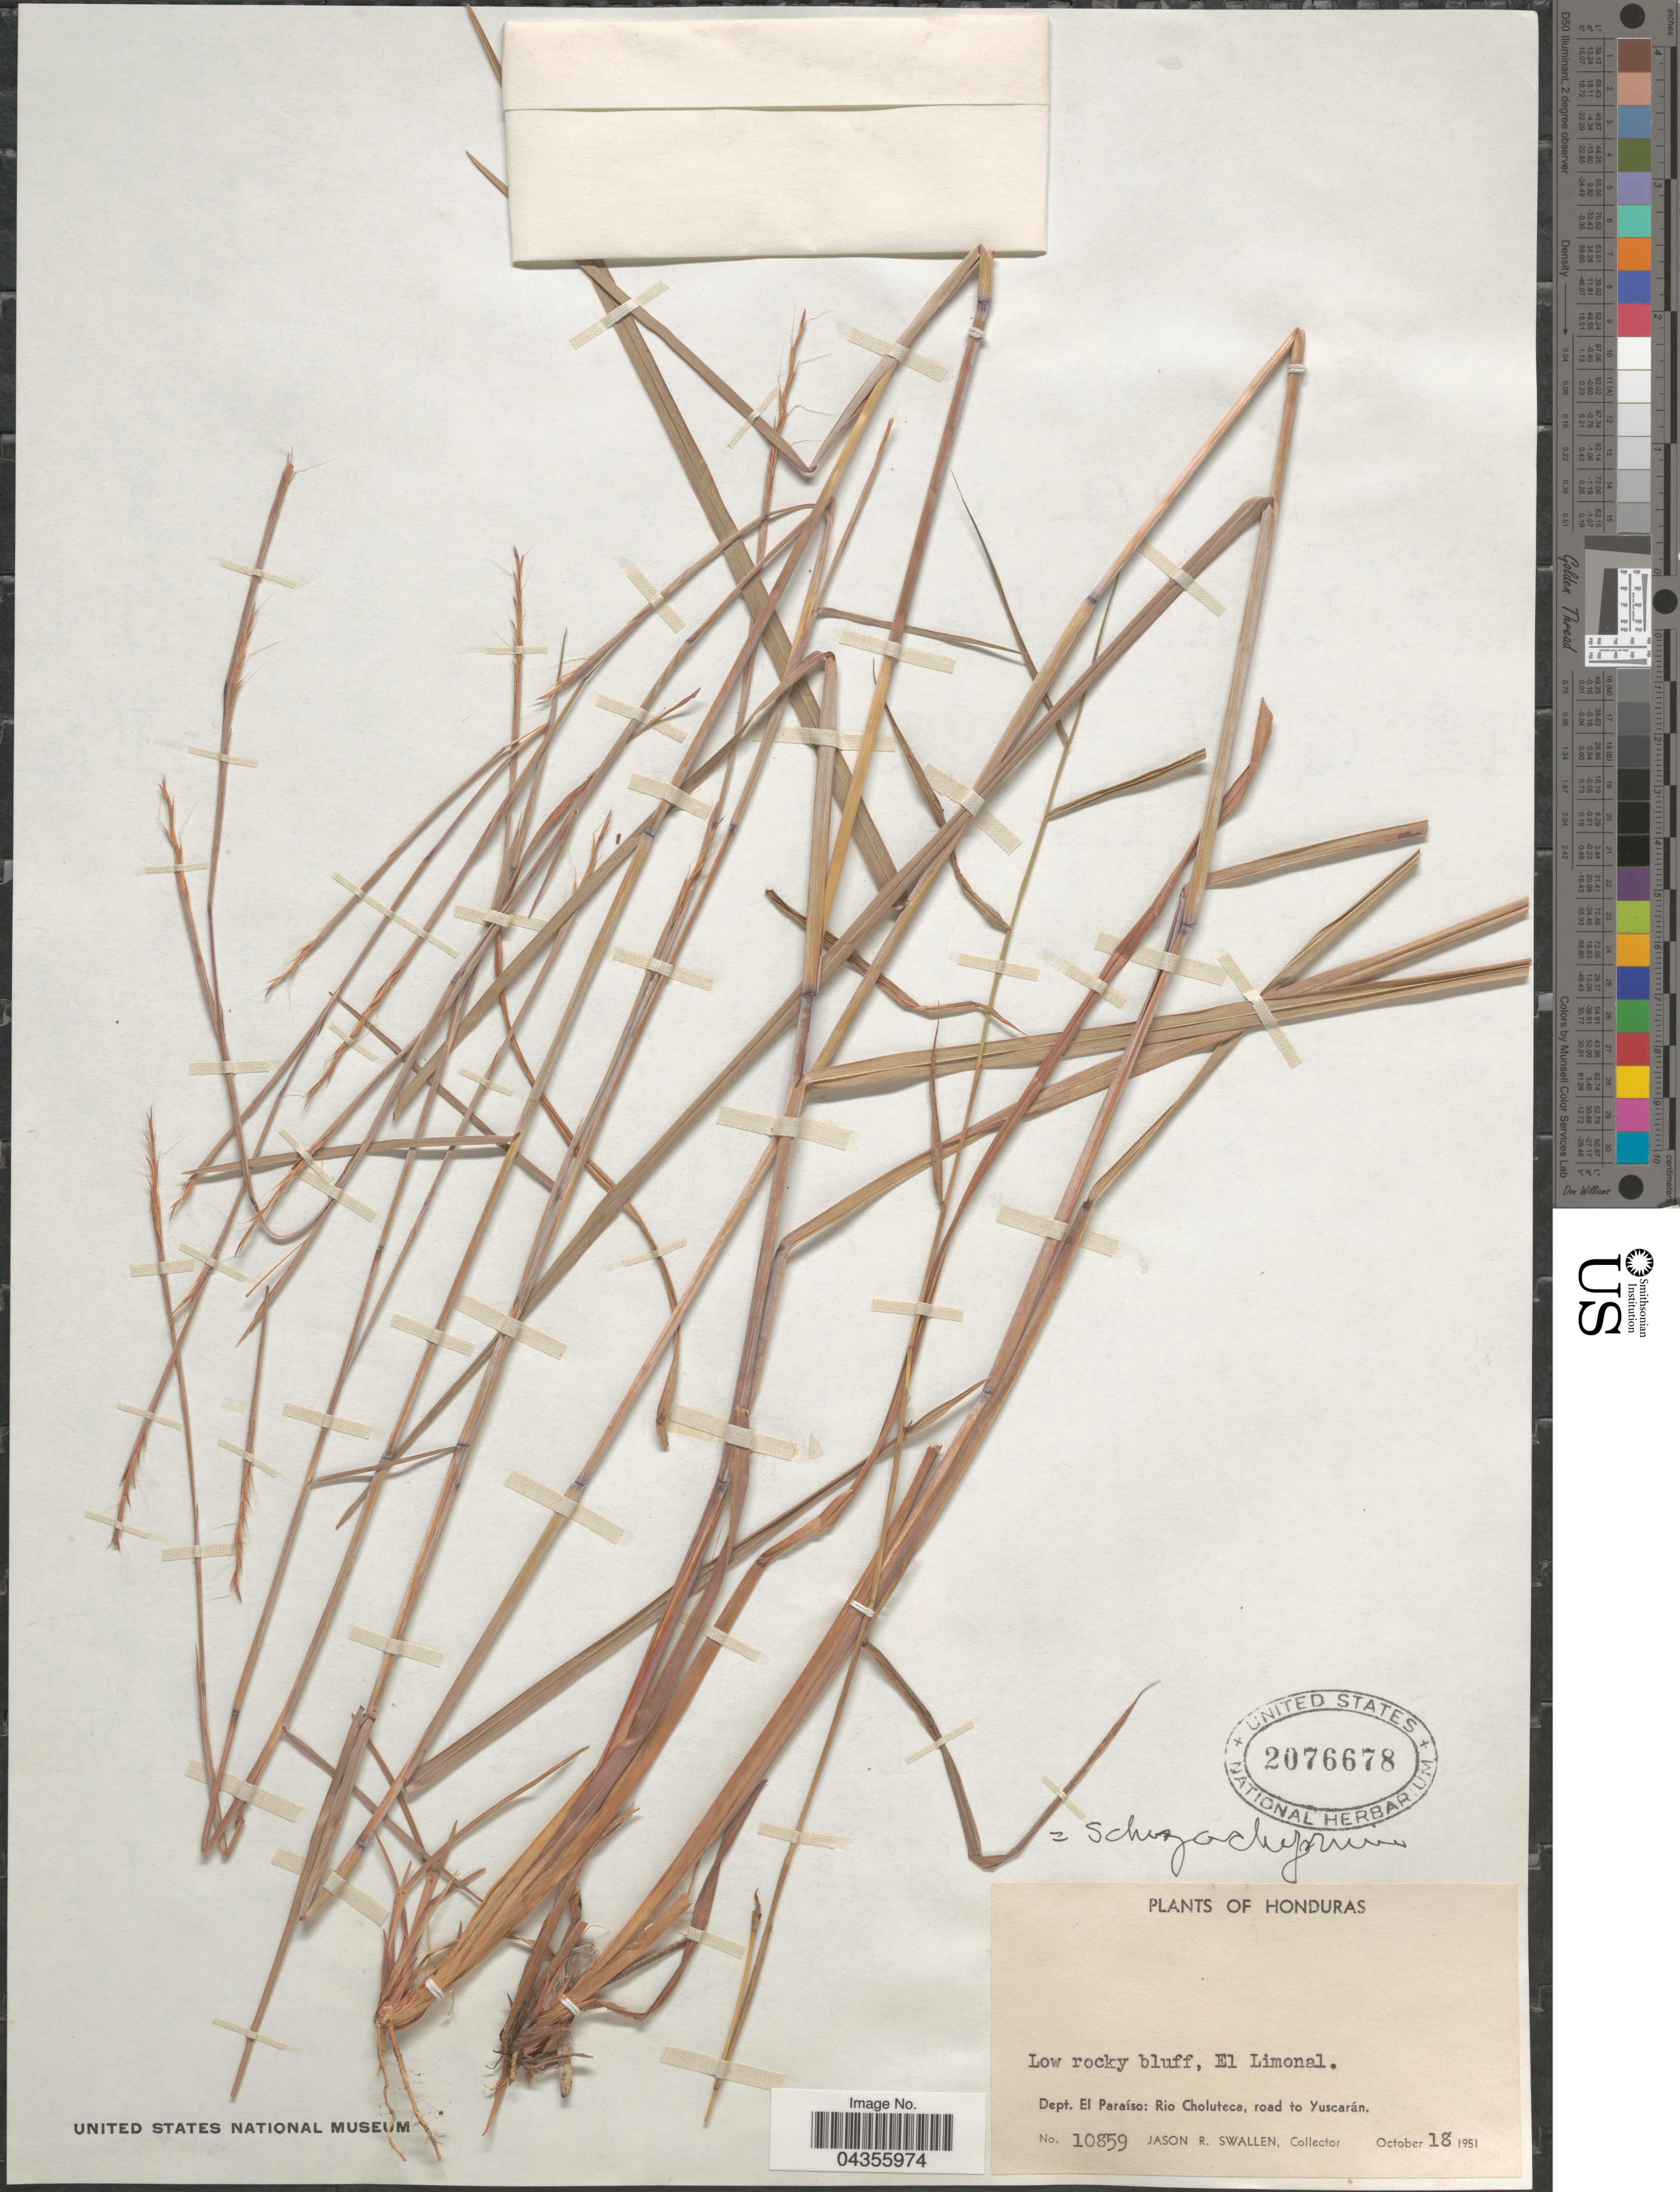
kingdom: Plantae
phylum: Tracheophyta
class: Liliopsida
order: Poales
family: Poaceae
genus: Schizachyrium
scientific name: Schizachyrium sp.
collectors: J. R. Swallen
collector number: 10859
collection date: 1951-10-18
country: Honduras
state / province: El Paraiso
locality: El Limonal. Dept. El Paraíso: Rio Choluteca, road to Yuscarán.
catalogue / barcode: US 2076678